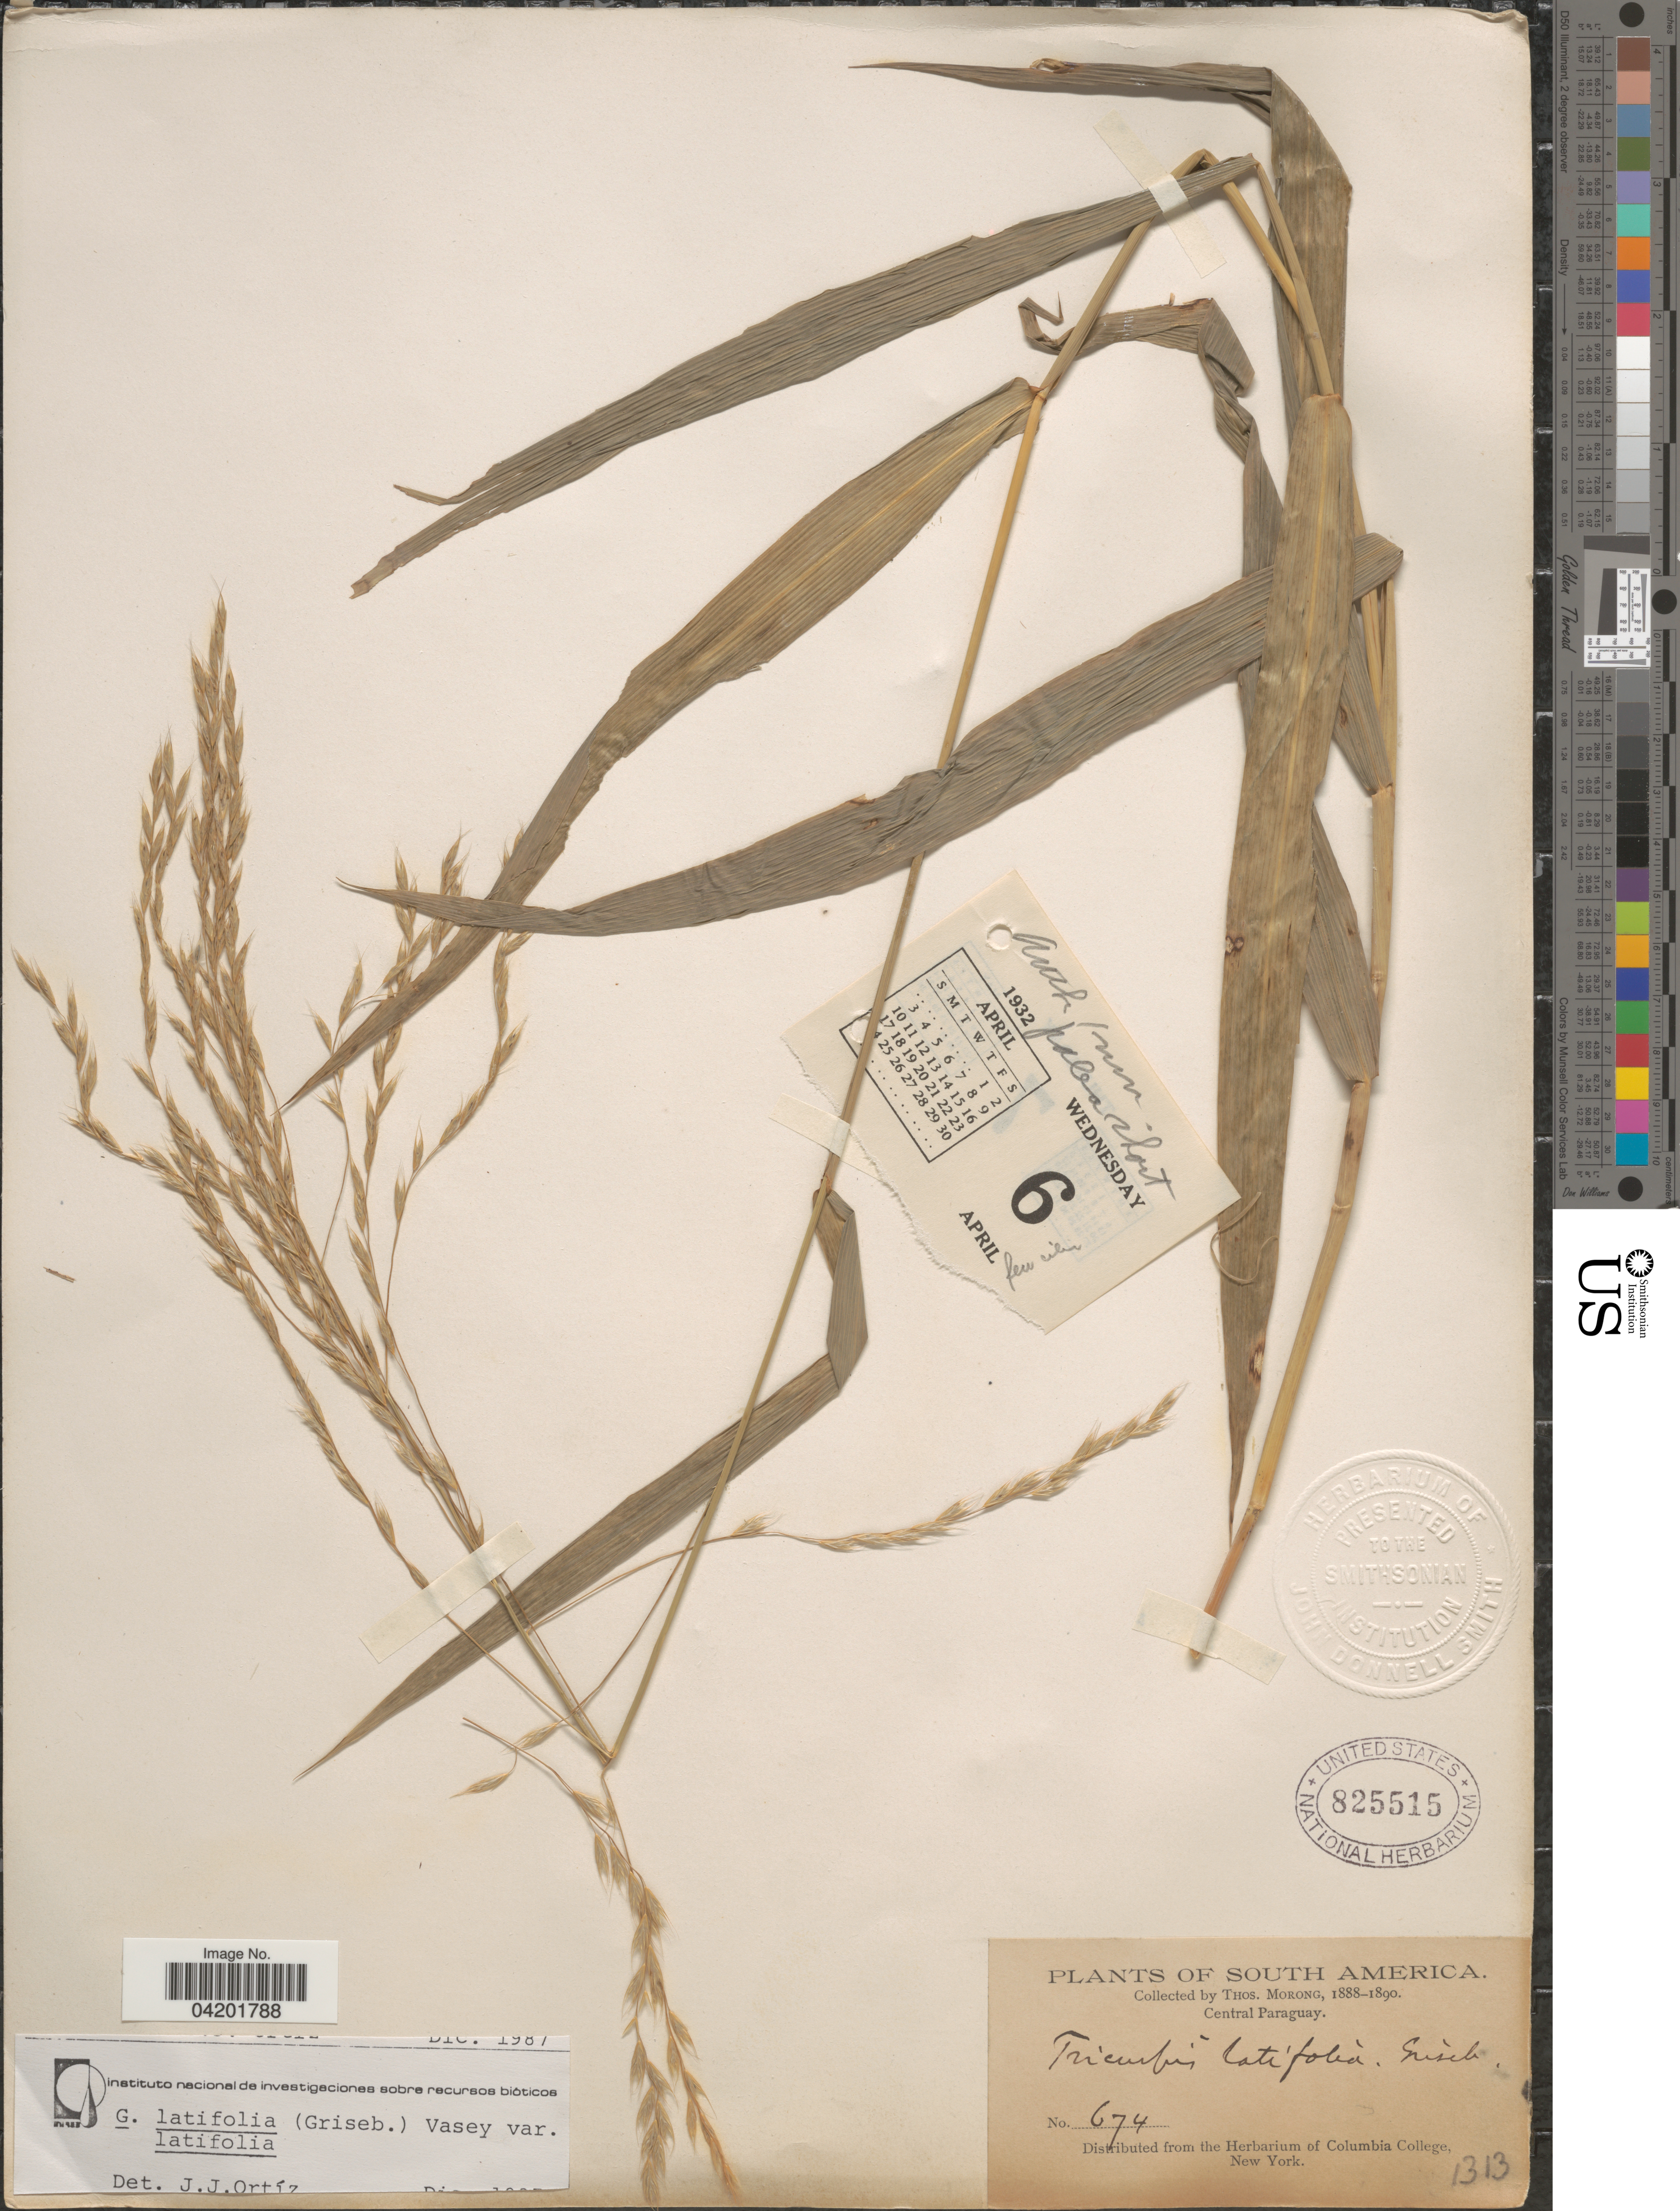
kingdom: Plantae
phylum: Tracheophyta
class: Liliopsida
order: Poales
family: Poaceae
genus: Gouinia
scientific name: Gouinia latifolia var. latifolia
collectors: ex herb. T. Morong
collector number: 674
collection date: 1888/1890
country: Paraguay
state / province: Central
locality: Central Paraguay.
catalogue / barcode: US 825515